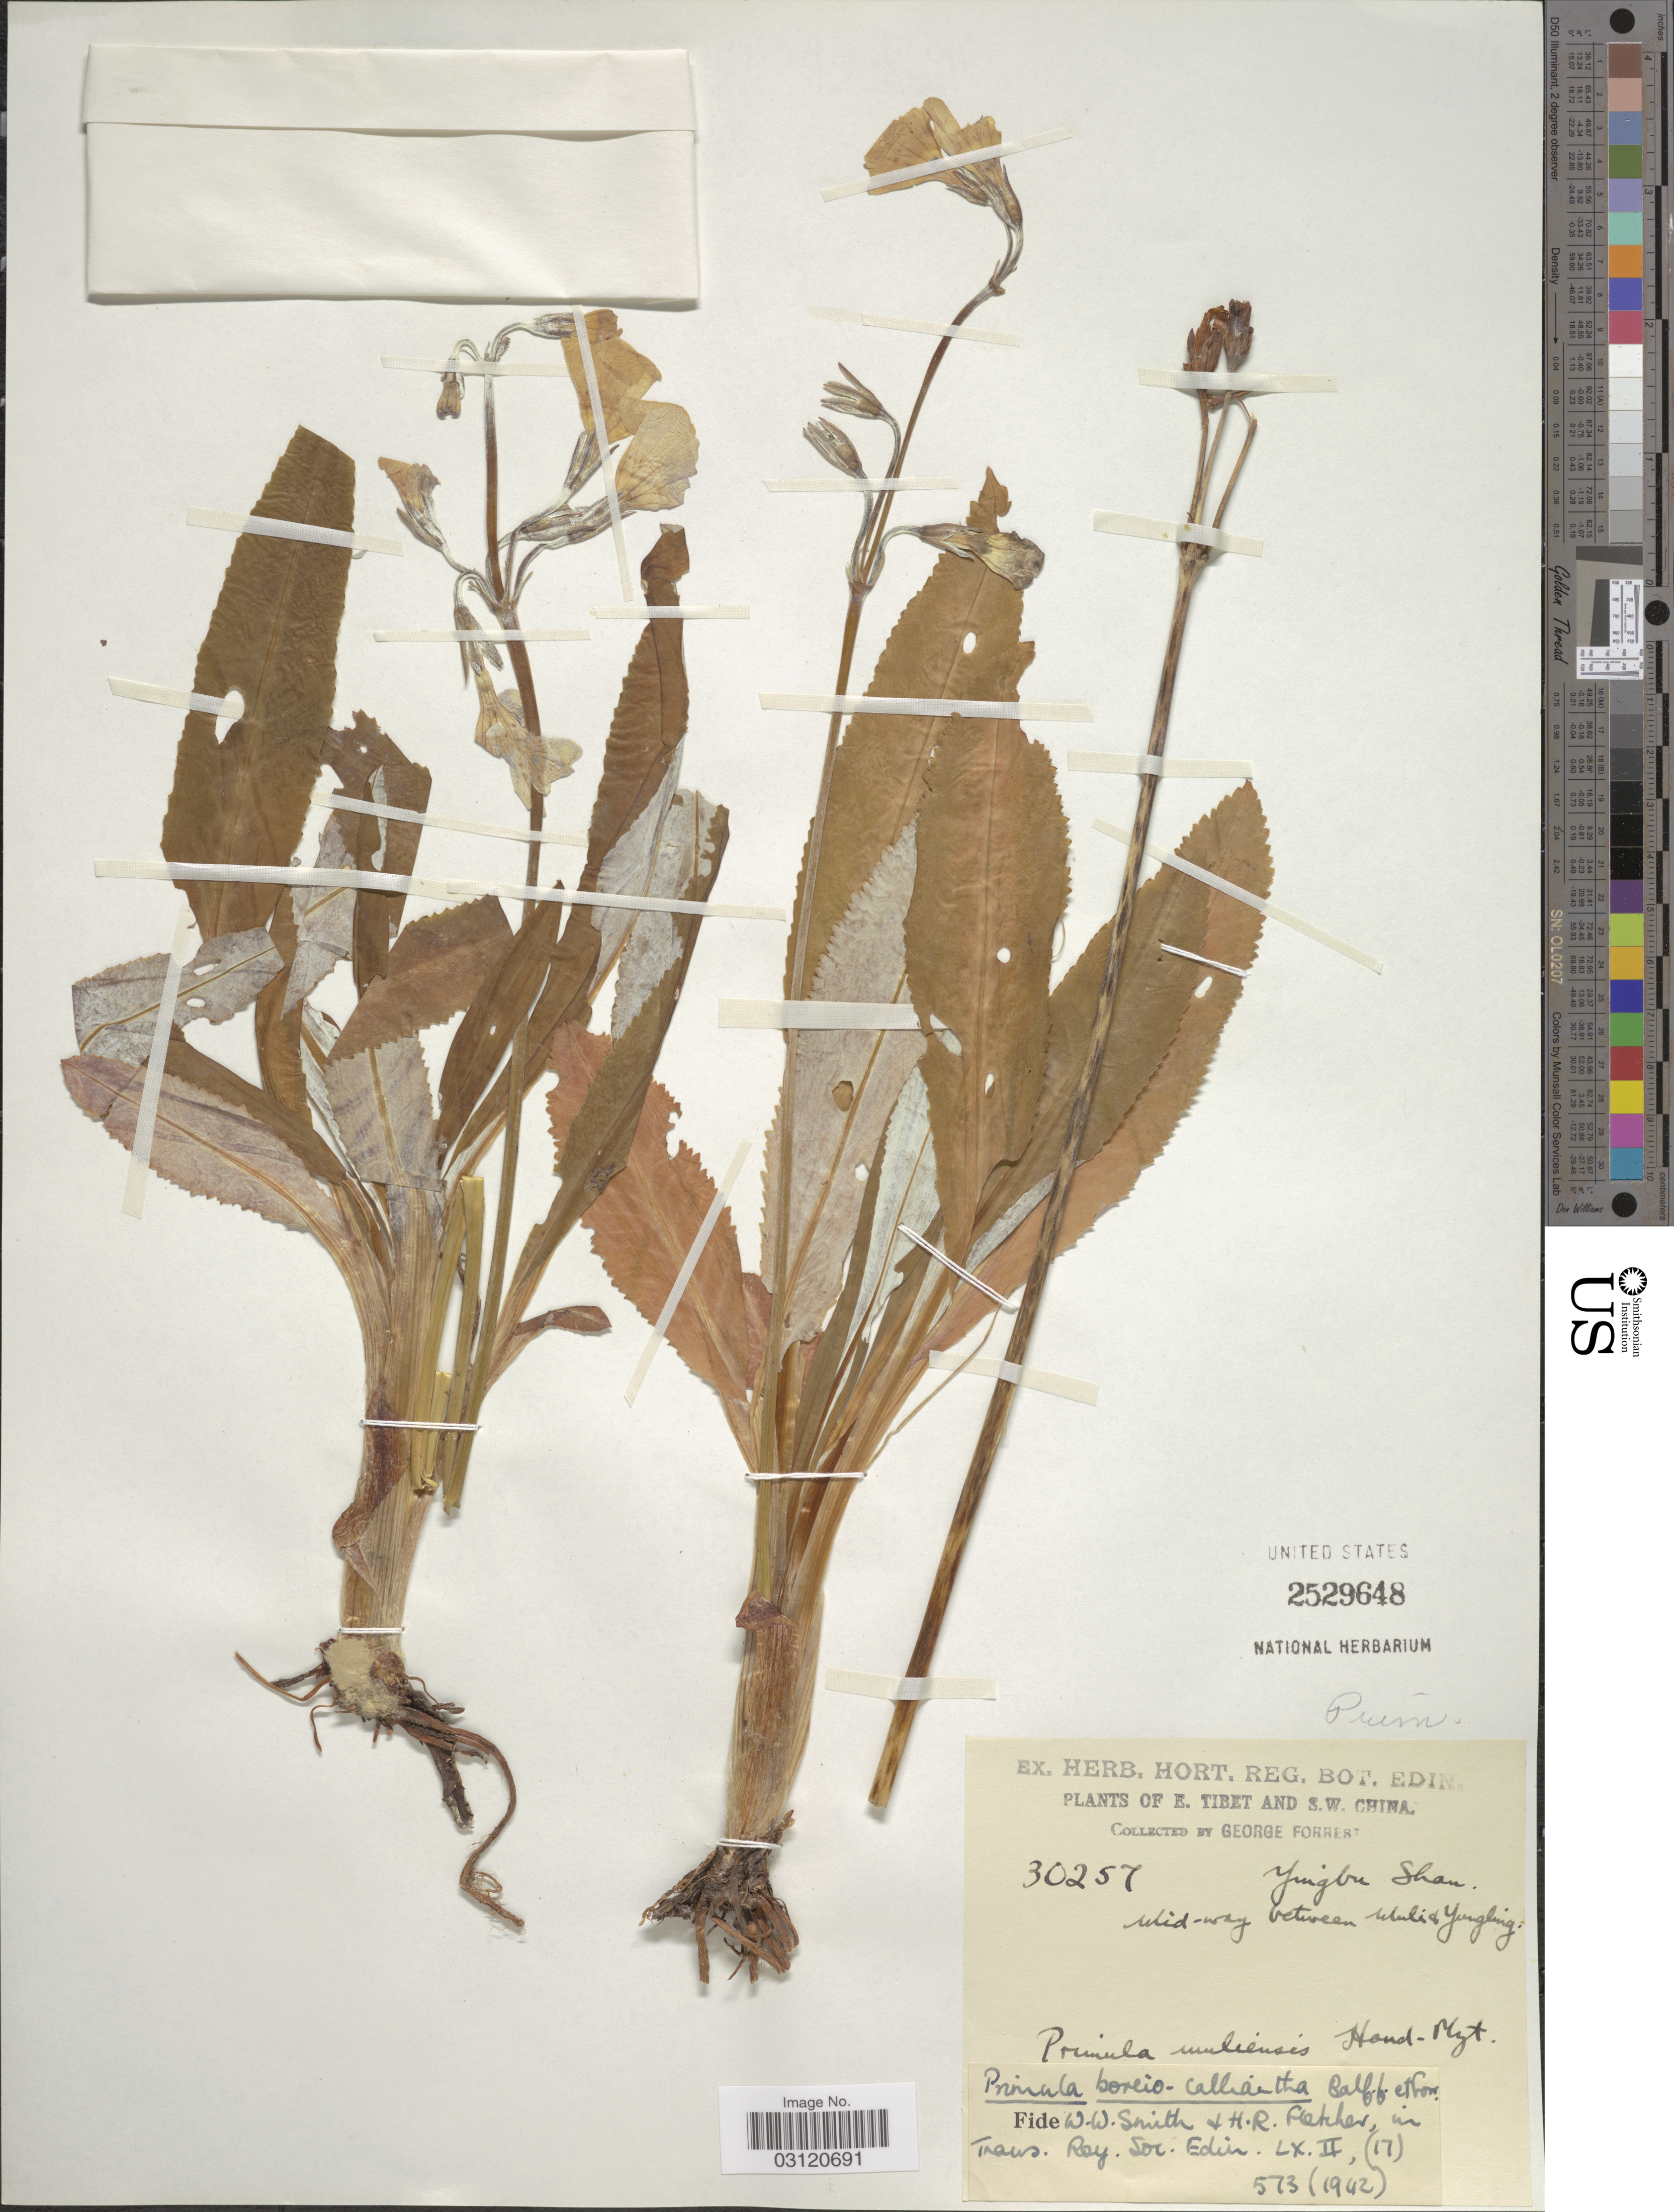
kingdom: Plantae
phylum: Tracheophyta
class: Magnoliopsida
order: Ericales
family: Primulaceae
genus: Primula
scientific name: Primula boreiocalliantha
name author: Balf. f. & Forrest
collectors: G. Forrest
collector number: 30257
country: China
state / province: Xizang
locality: E. Tibet and S.W. China. Yingbu [interpreted] Shan. Mid-way between Muli & Yungling [interpreted].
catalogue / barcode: US 2529648